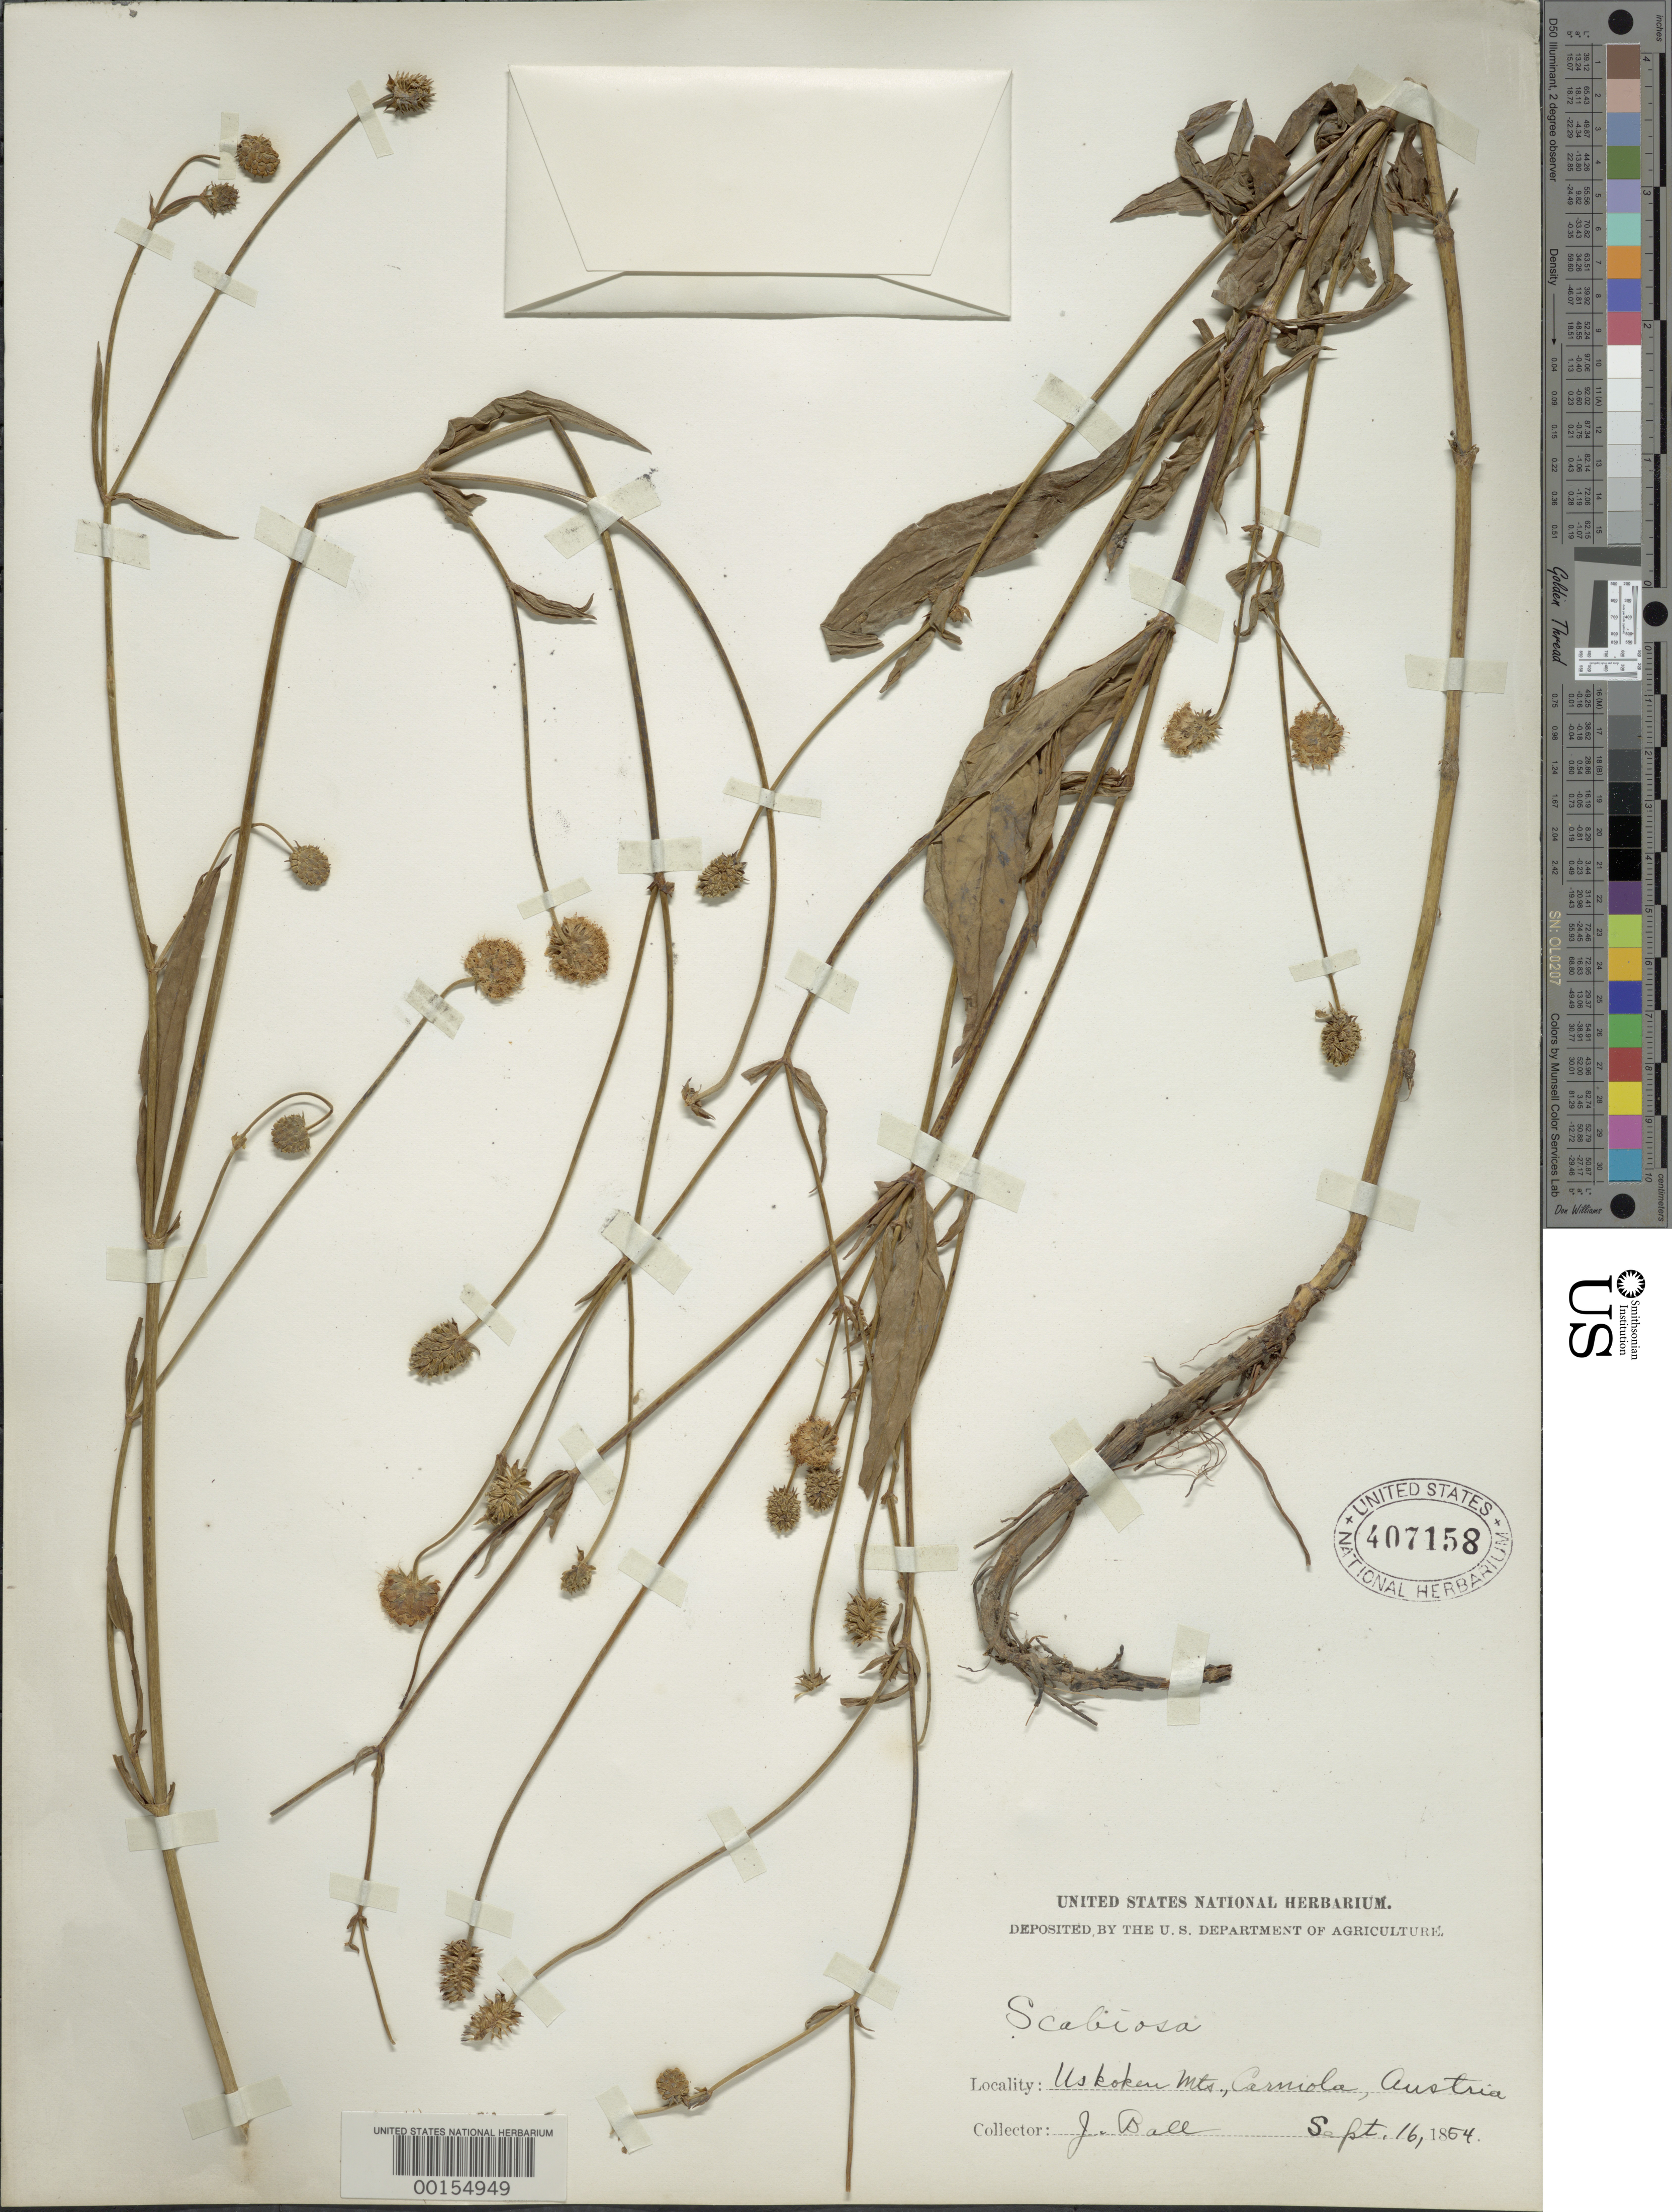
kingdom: Plantae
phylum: Tracheophyta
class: Magnoliopsida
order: Dipsacales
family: Caprifoliaceae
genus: Scabiosa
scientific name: Scabiosa sp.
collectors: J. Ball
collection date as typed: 16 Sep 1864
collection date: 1864-09-16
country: Slovenia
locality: Uskoken Mts., Carniola. [Country originally as Austria.]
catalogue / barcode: US 407158